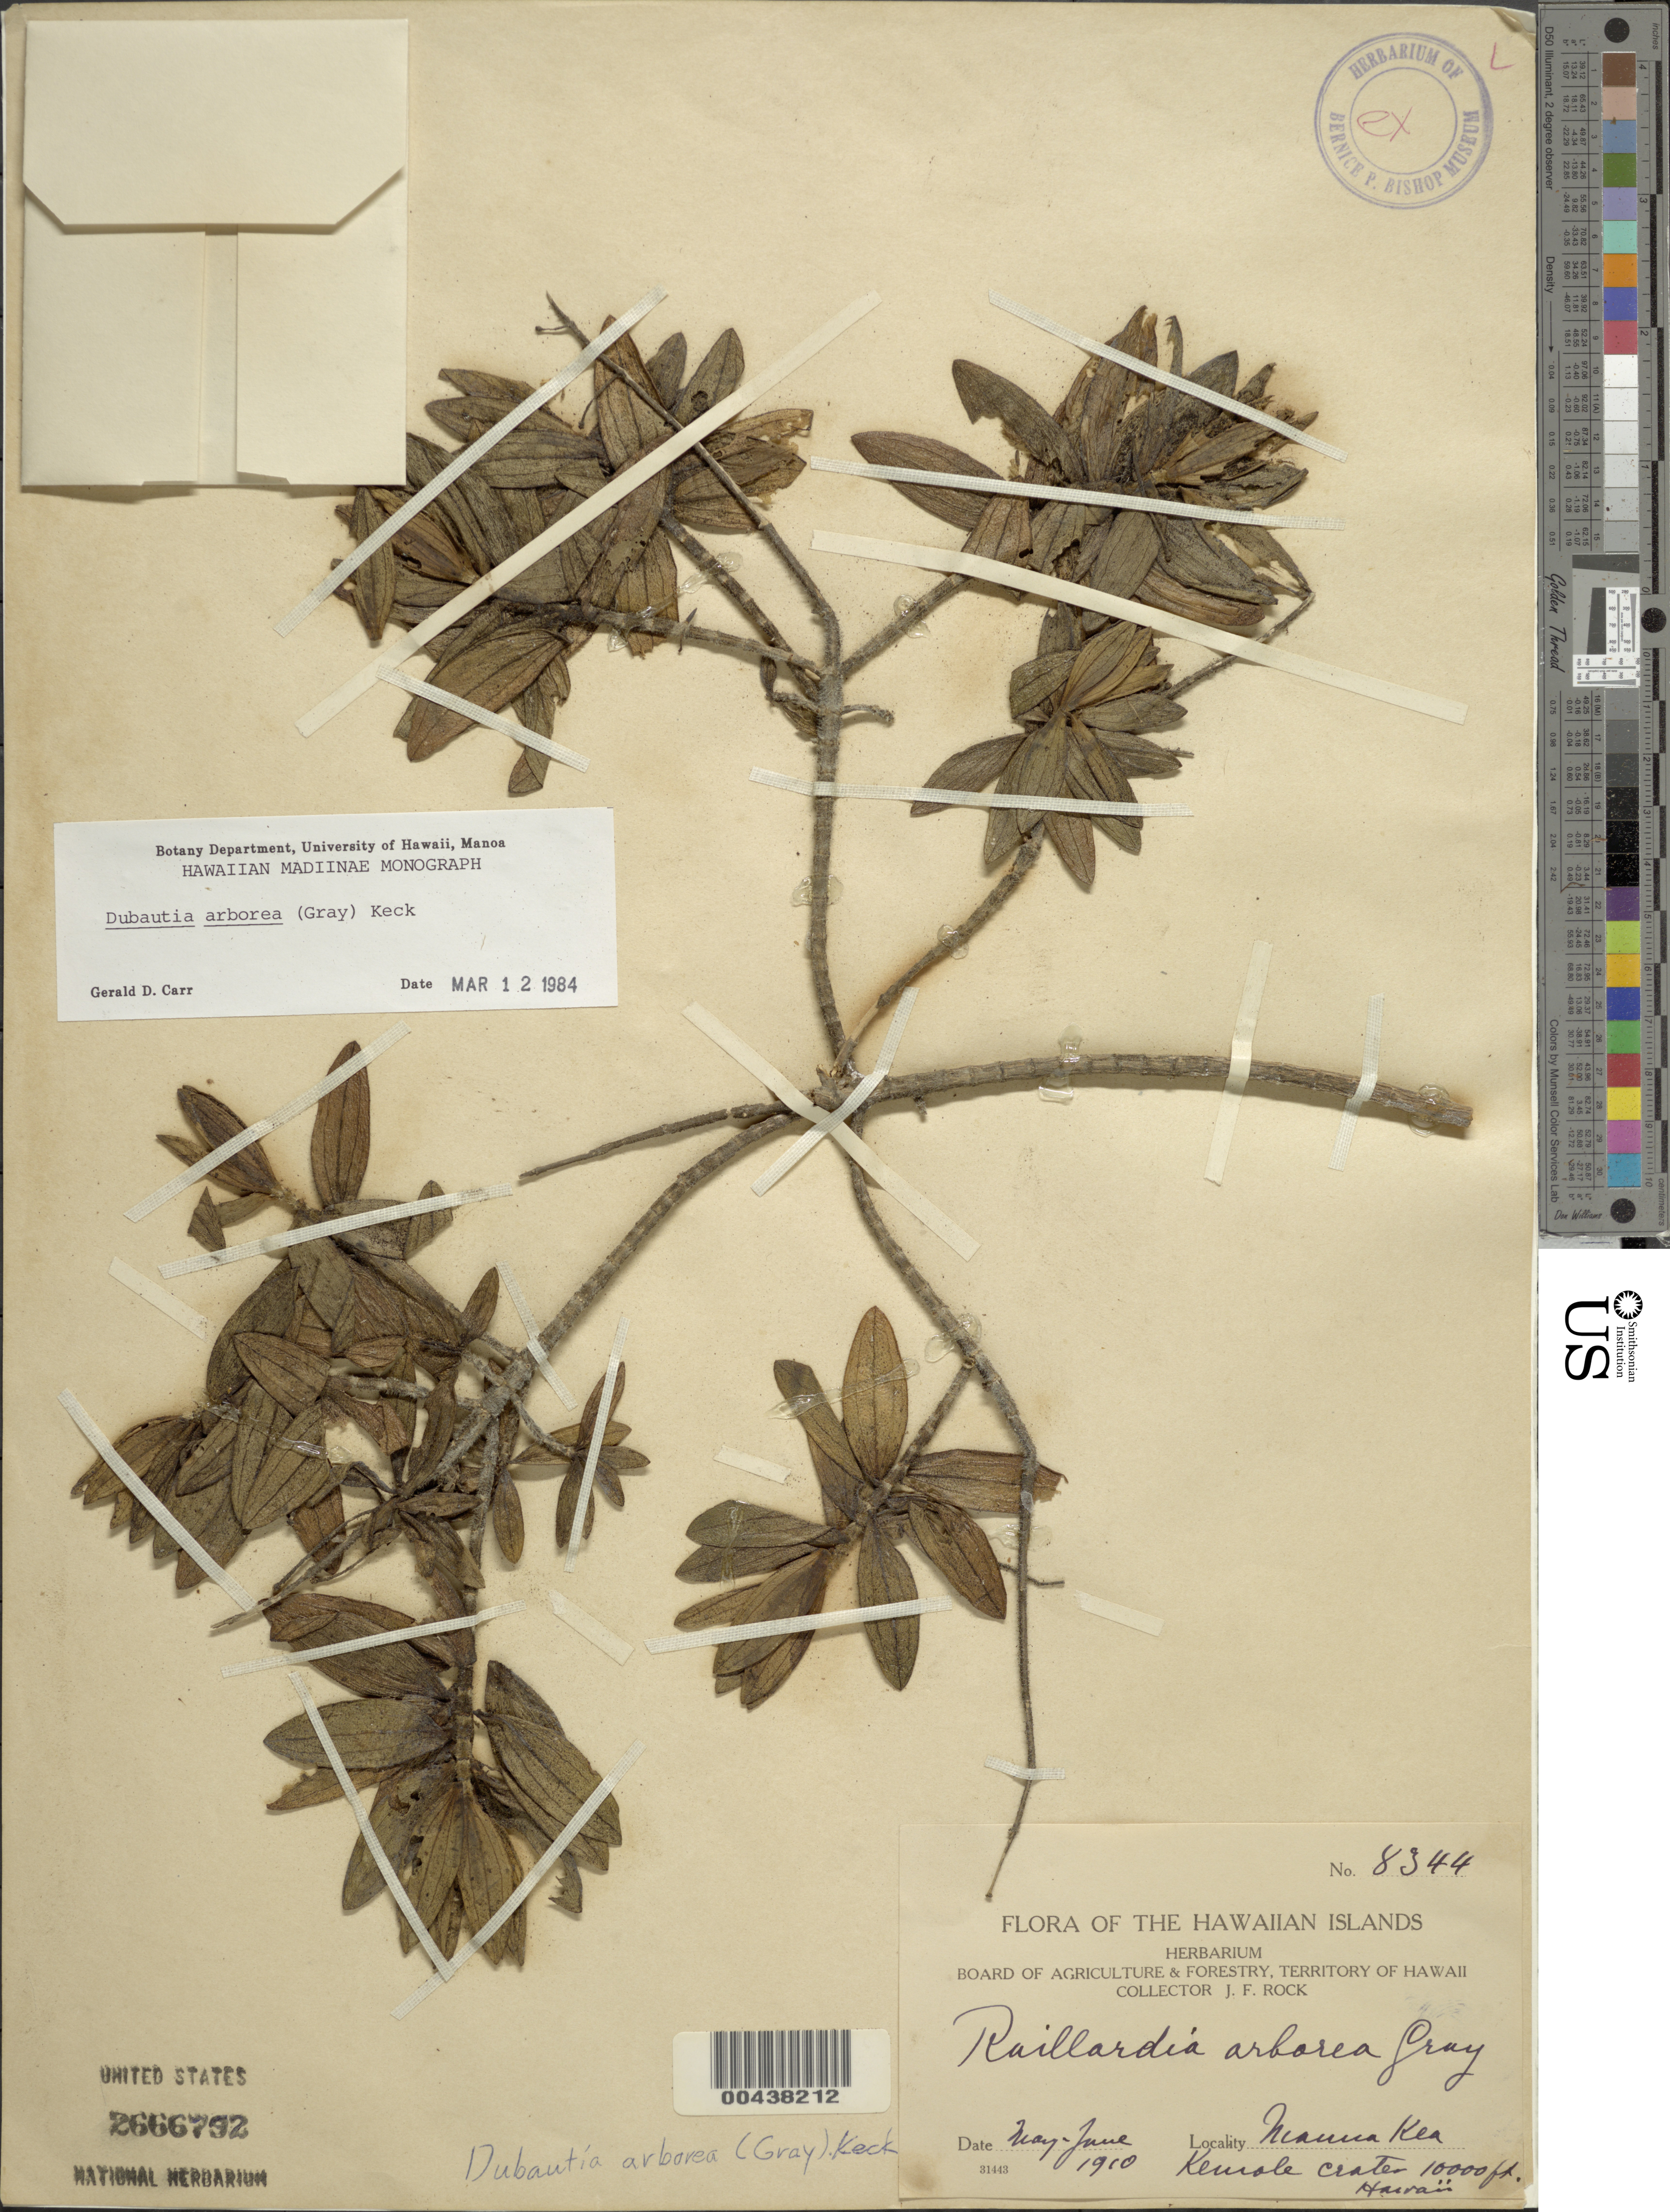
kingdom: Plantae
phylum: Tracheophyta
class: Magnoliopsida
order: Asterales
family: Asteraceae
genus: Dubautia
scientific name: Dubautia arborea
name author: (A. Gray) D.D. Keck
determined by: Carr, G. D.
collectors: J. F. Rock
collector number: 8344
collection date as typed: May 1910 to Jun 1910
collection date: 1910-05/1910-06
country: United States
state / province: Hawaii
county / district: Hawaii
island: Hawaii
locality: Mauna Kea, Kemole Crater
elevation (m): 3048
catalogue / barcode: US 2666792